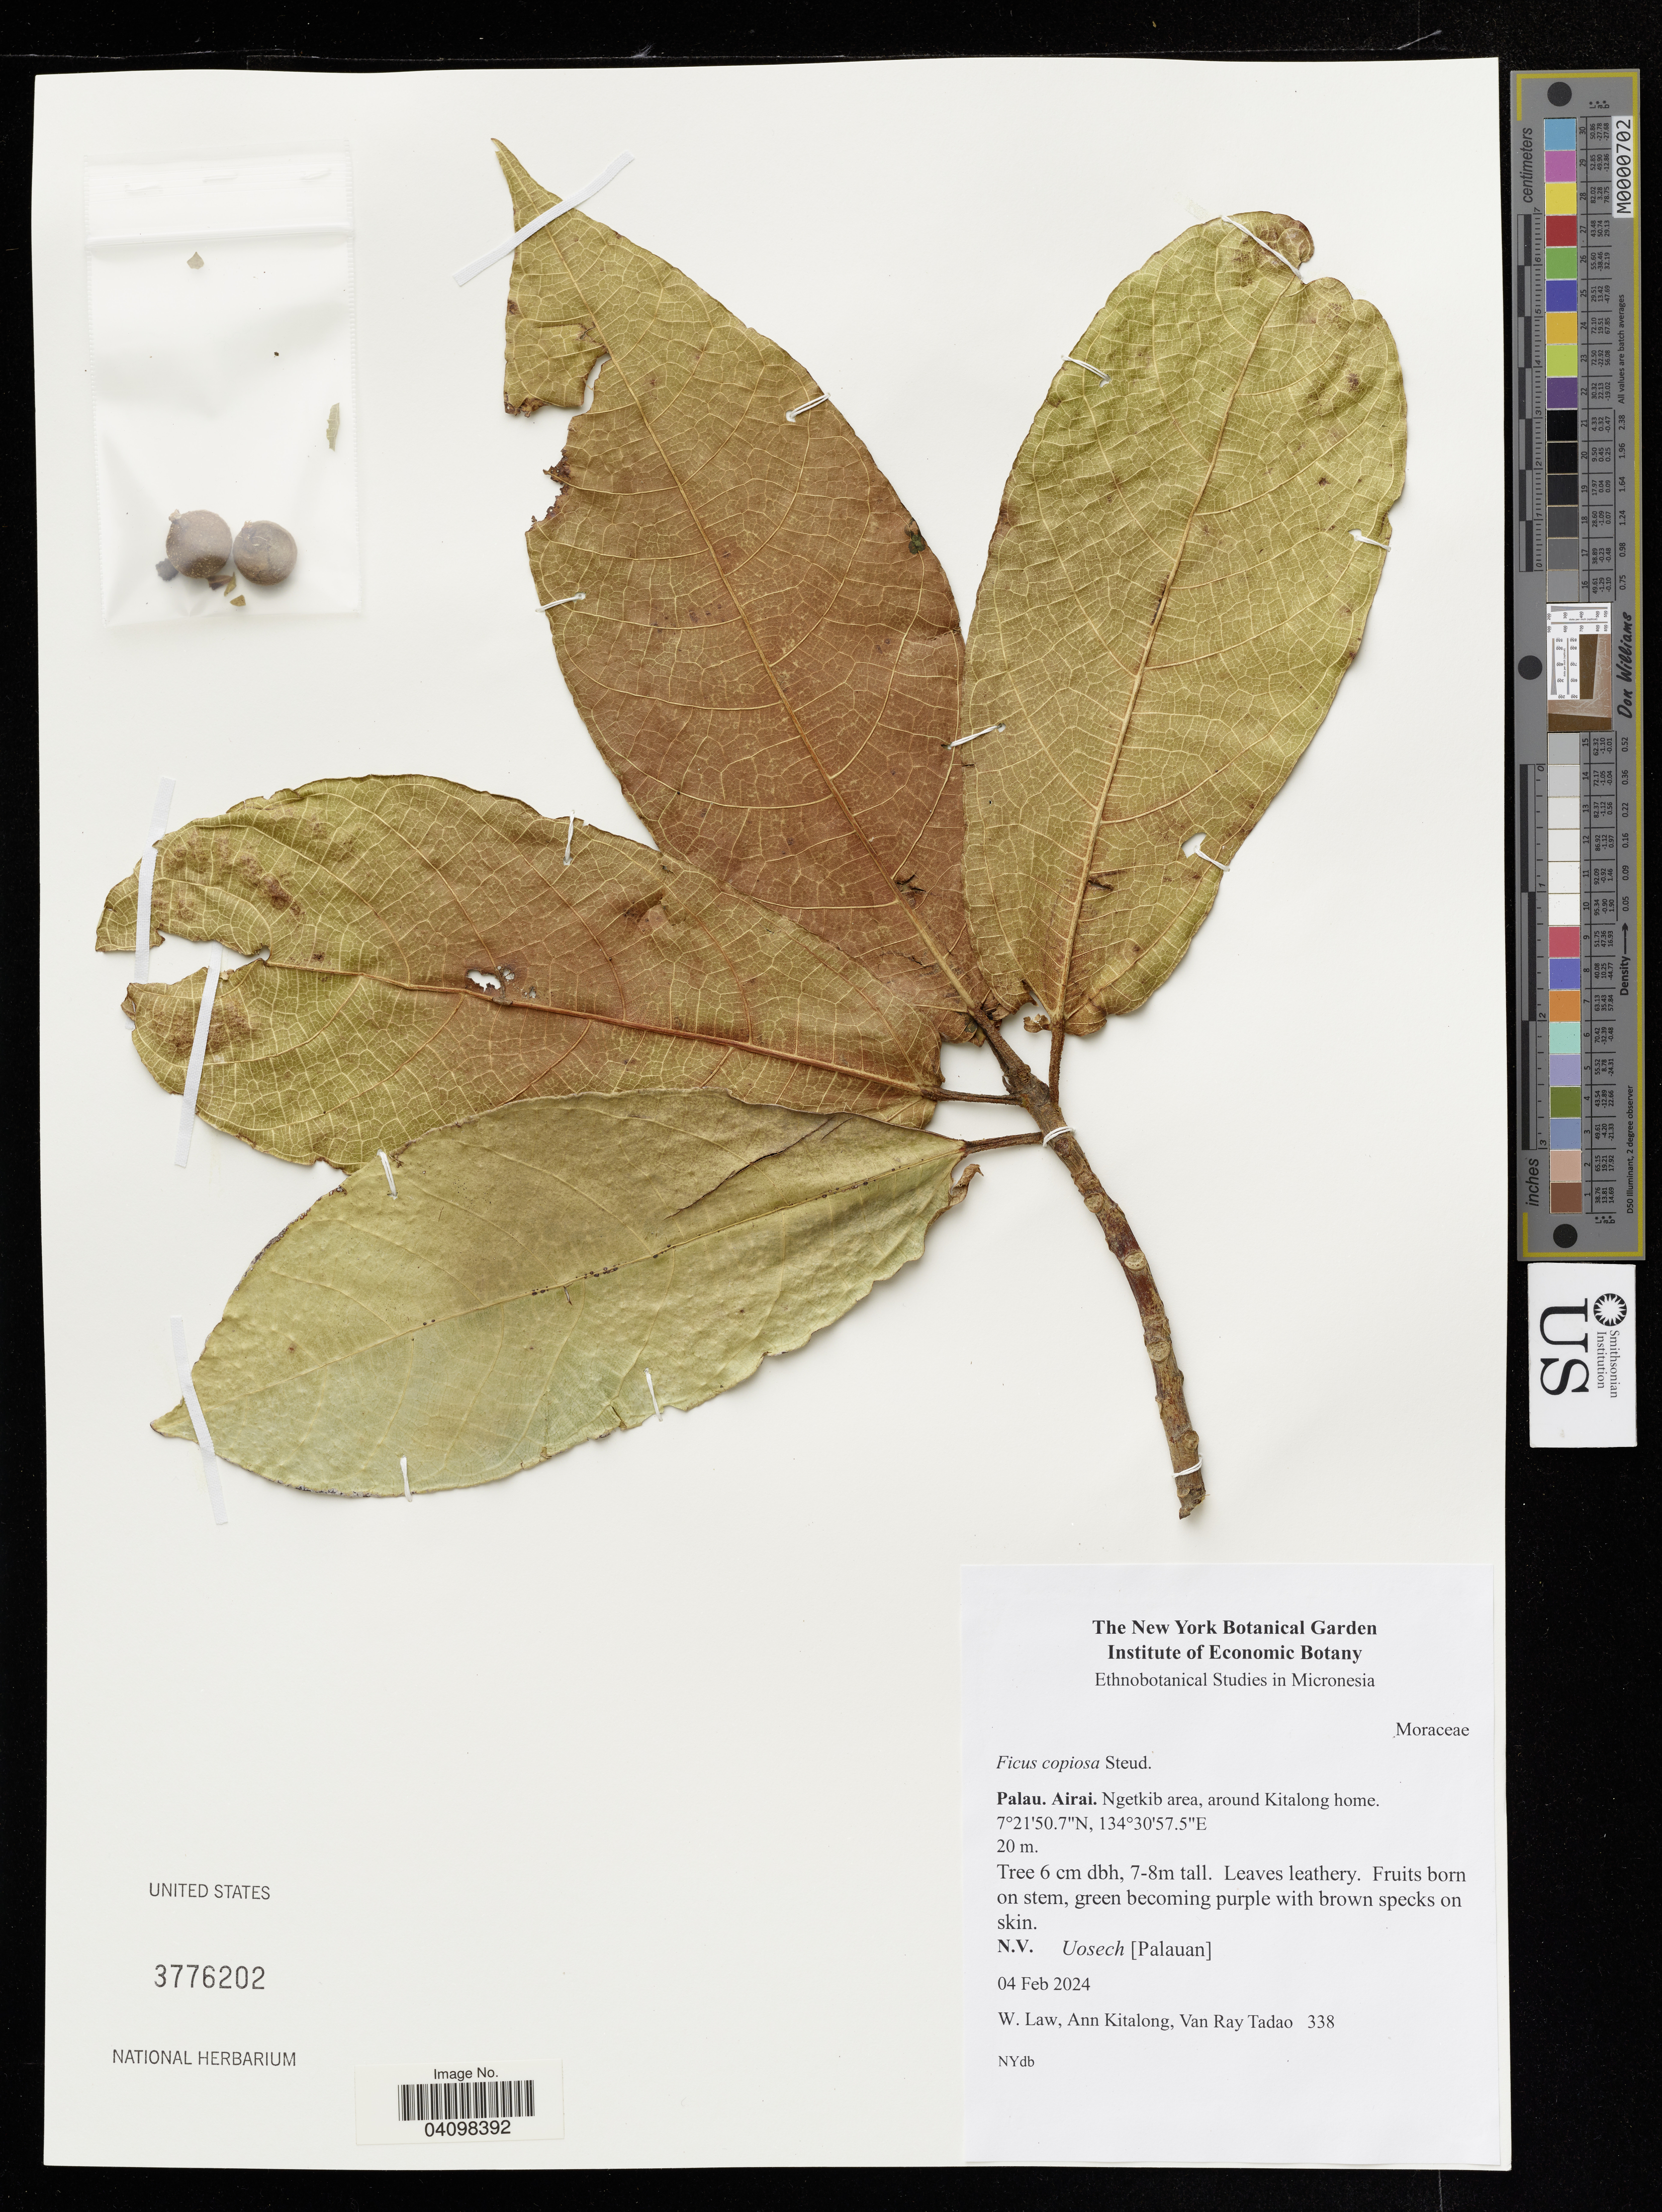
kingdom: Plantae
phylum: Tracheophyta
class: Magnoliopsida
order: Rosales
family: Moraceae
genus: Ficus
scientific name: Ficus copiosa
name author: Steud.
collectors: W. Law, A. Kitalong & V. Tadao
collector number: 338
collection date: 2024-02-04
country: Micronesia, Federated States of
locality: Palau. Airai. Ngetkib area, around Kitalong home.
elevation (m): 20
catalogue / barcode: US 3776202